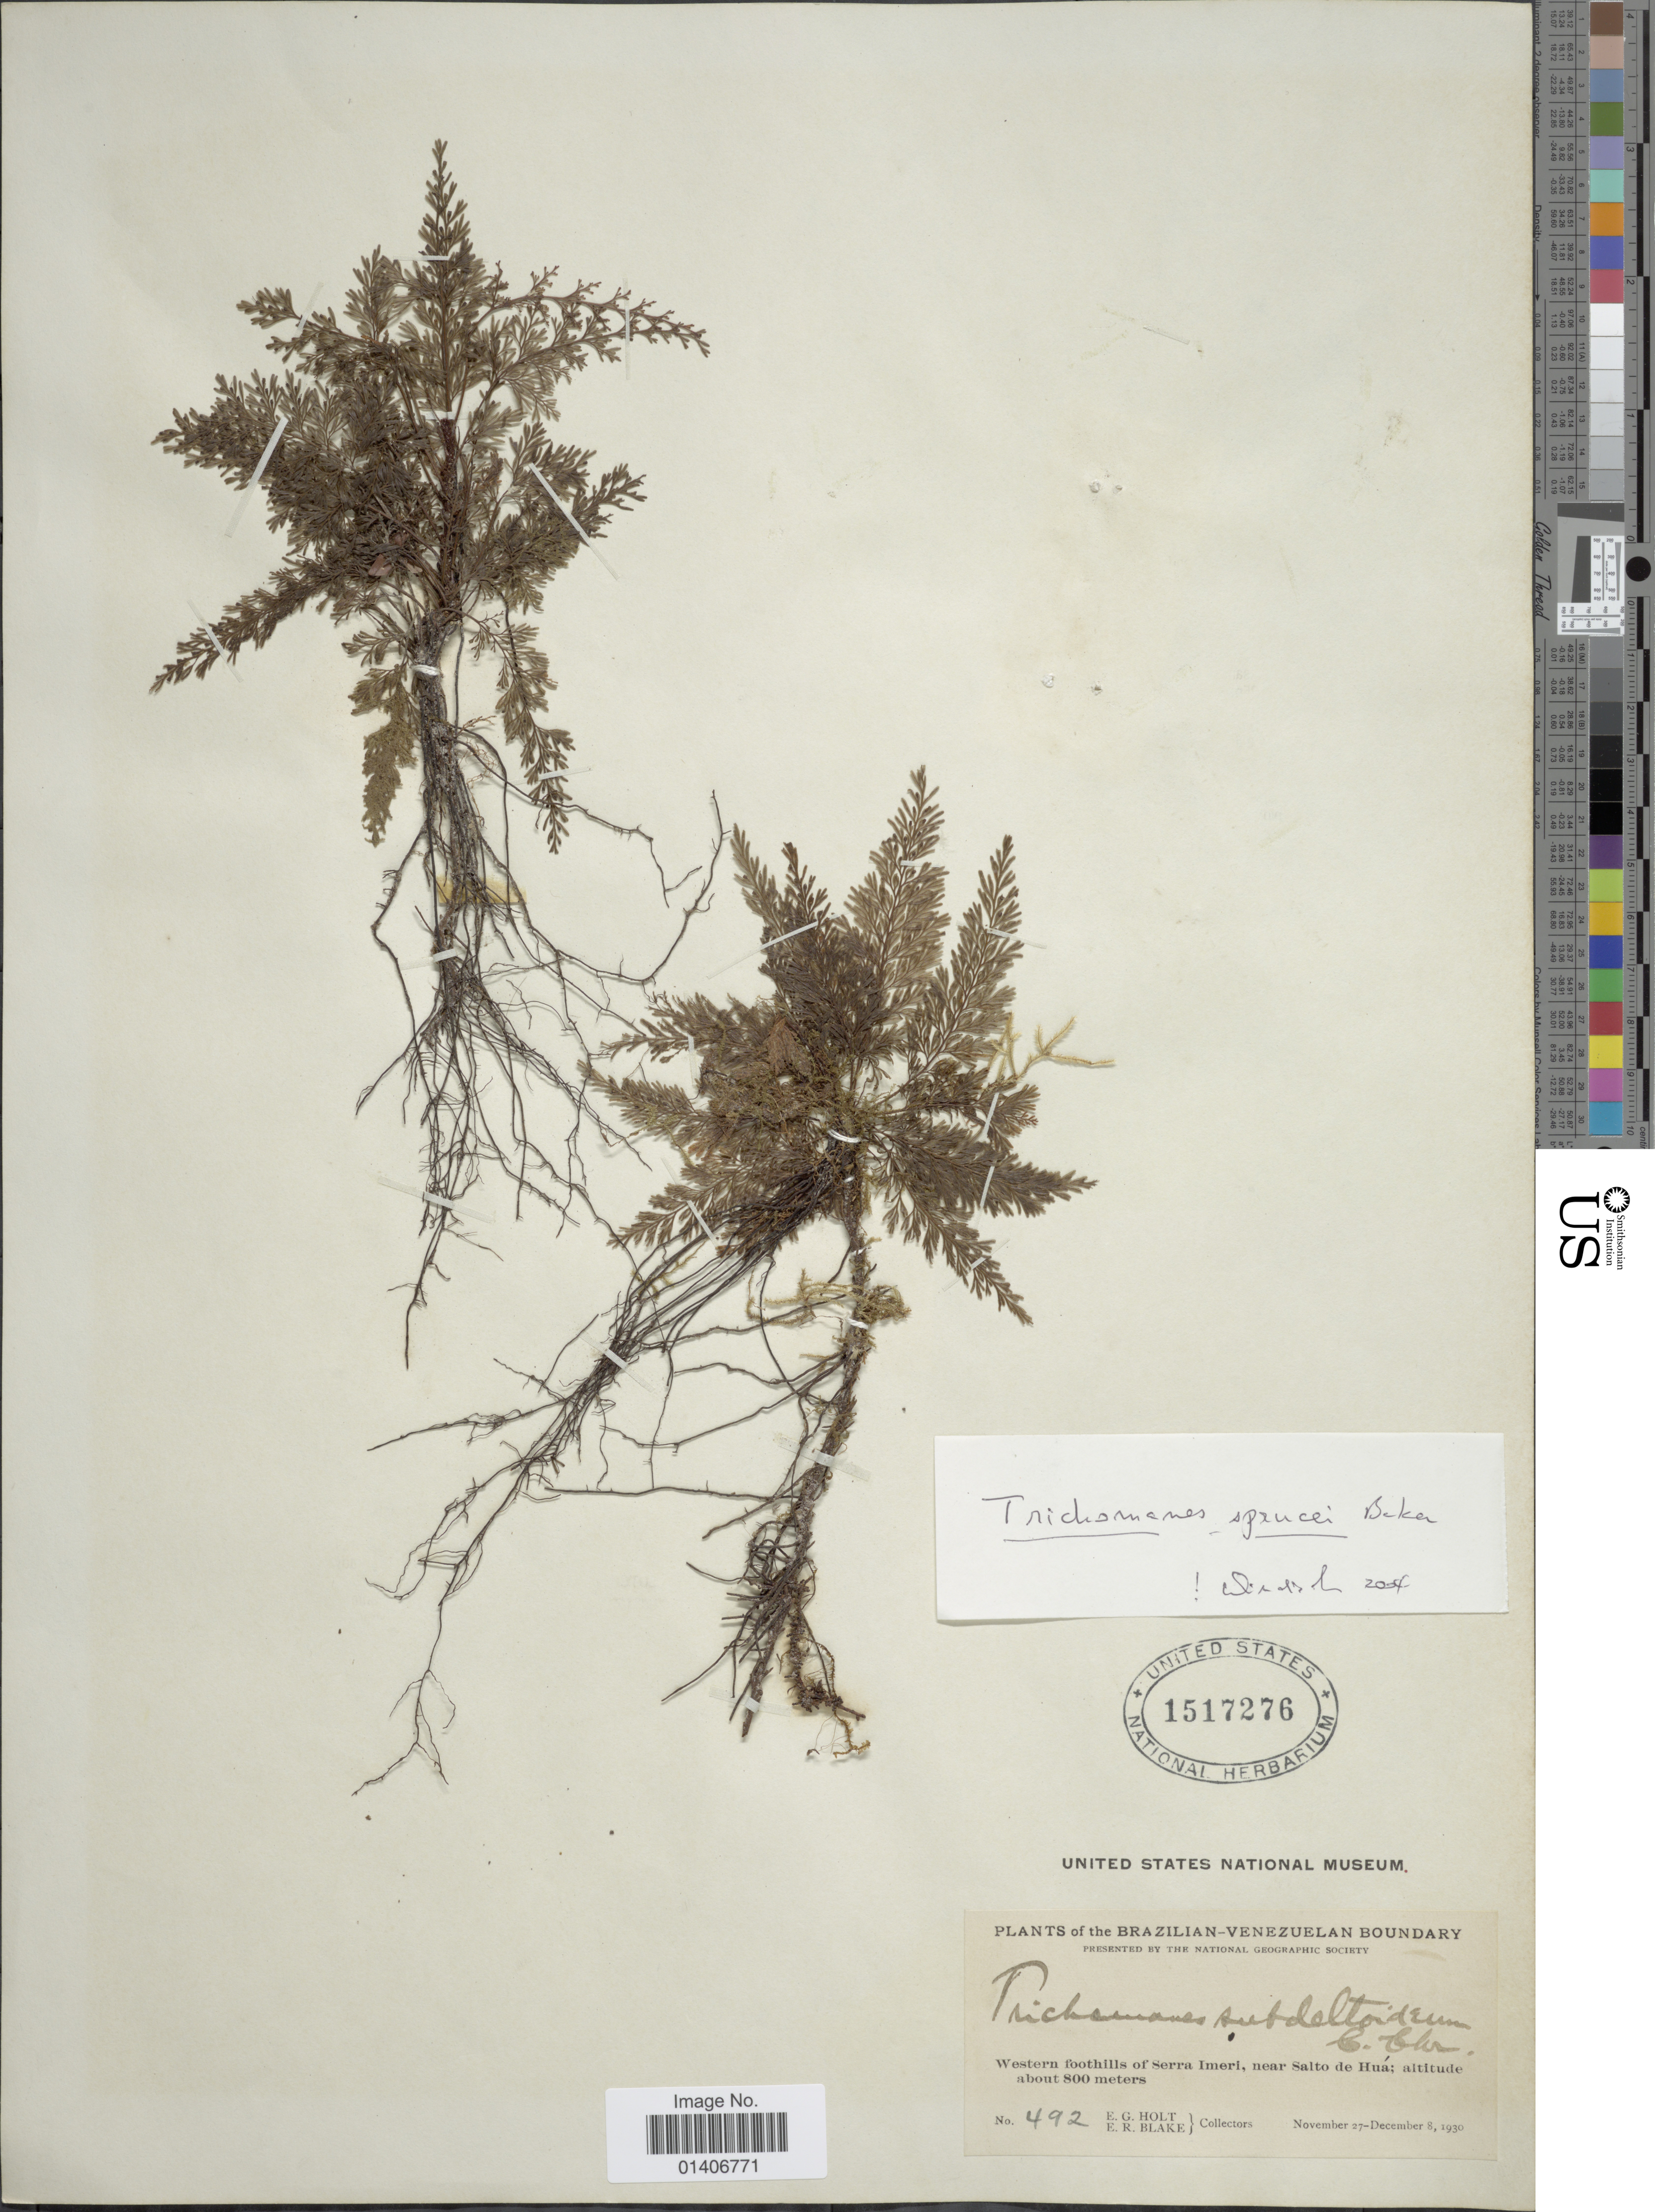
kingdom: Plantae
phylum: Tracheophyta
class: Polypodiopsida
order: Hymenophyllales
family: Hymenophyllaceae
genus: Abrodictyum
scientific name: Abrodictyum sprucei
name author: (Baker) Ebihara & Dubuisson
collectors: E. G. Holt & E. R. Blake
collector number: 492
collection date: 1930-11-27/1930-12-08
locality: The Brazilian-Venezuelan Boundary, Western foothills of Serra Imeri, near Salto de Huá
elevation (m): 800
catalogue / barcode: US 1517276